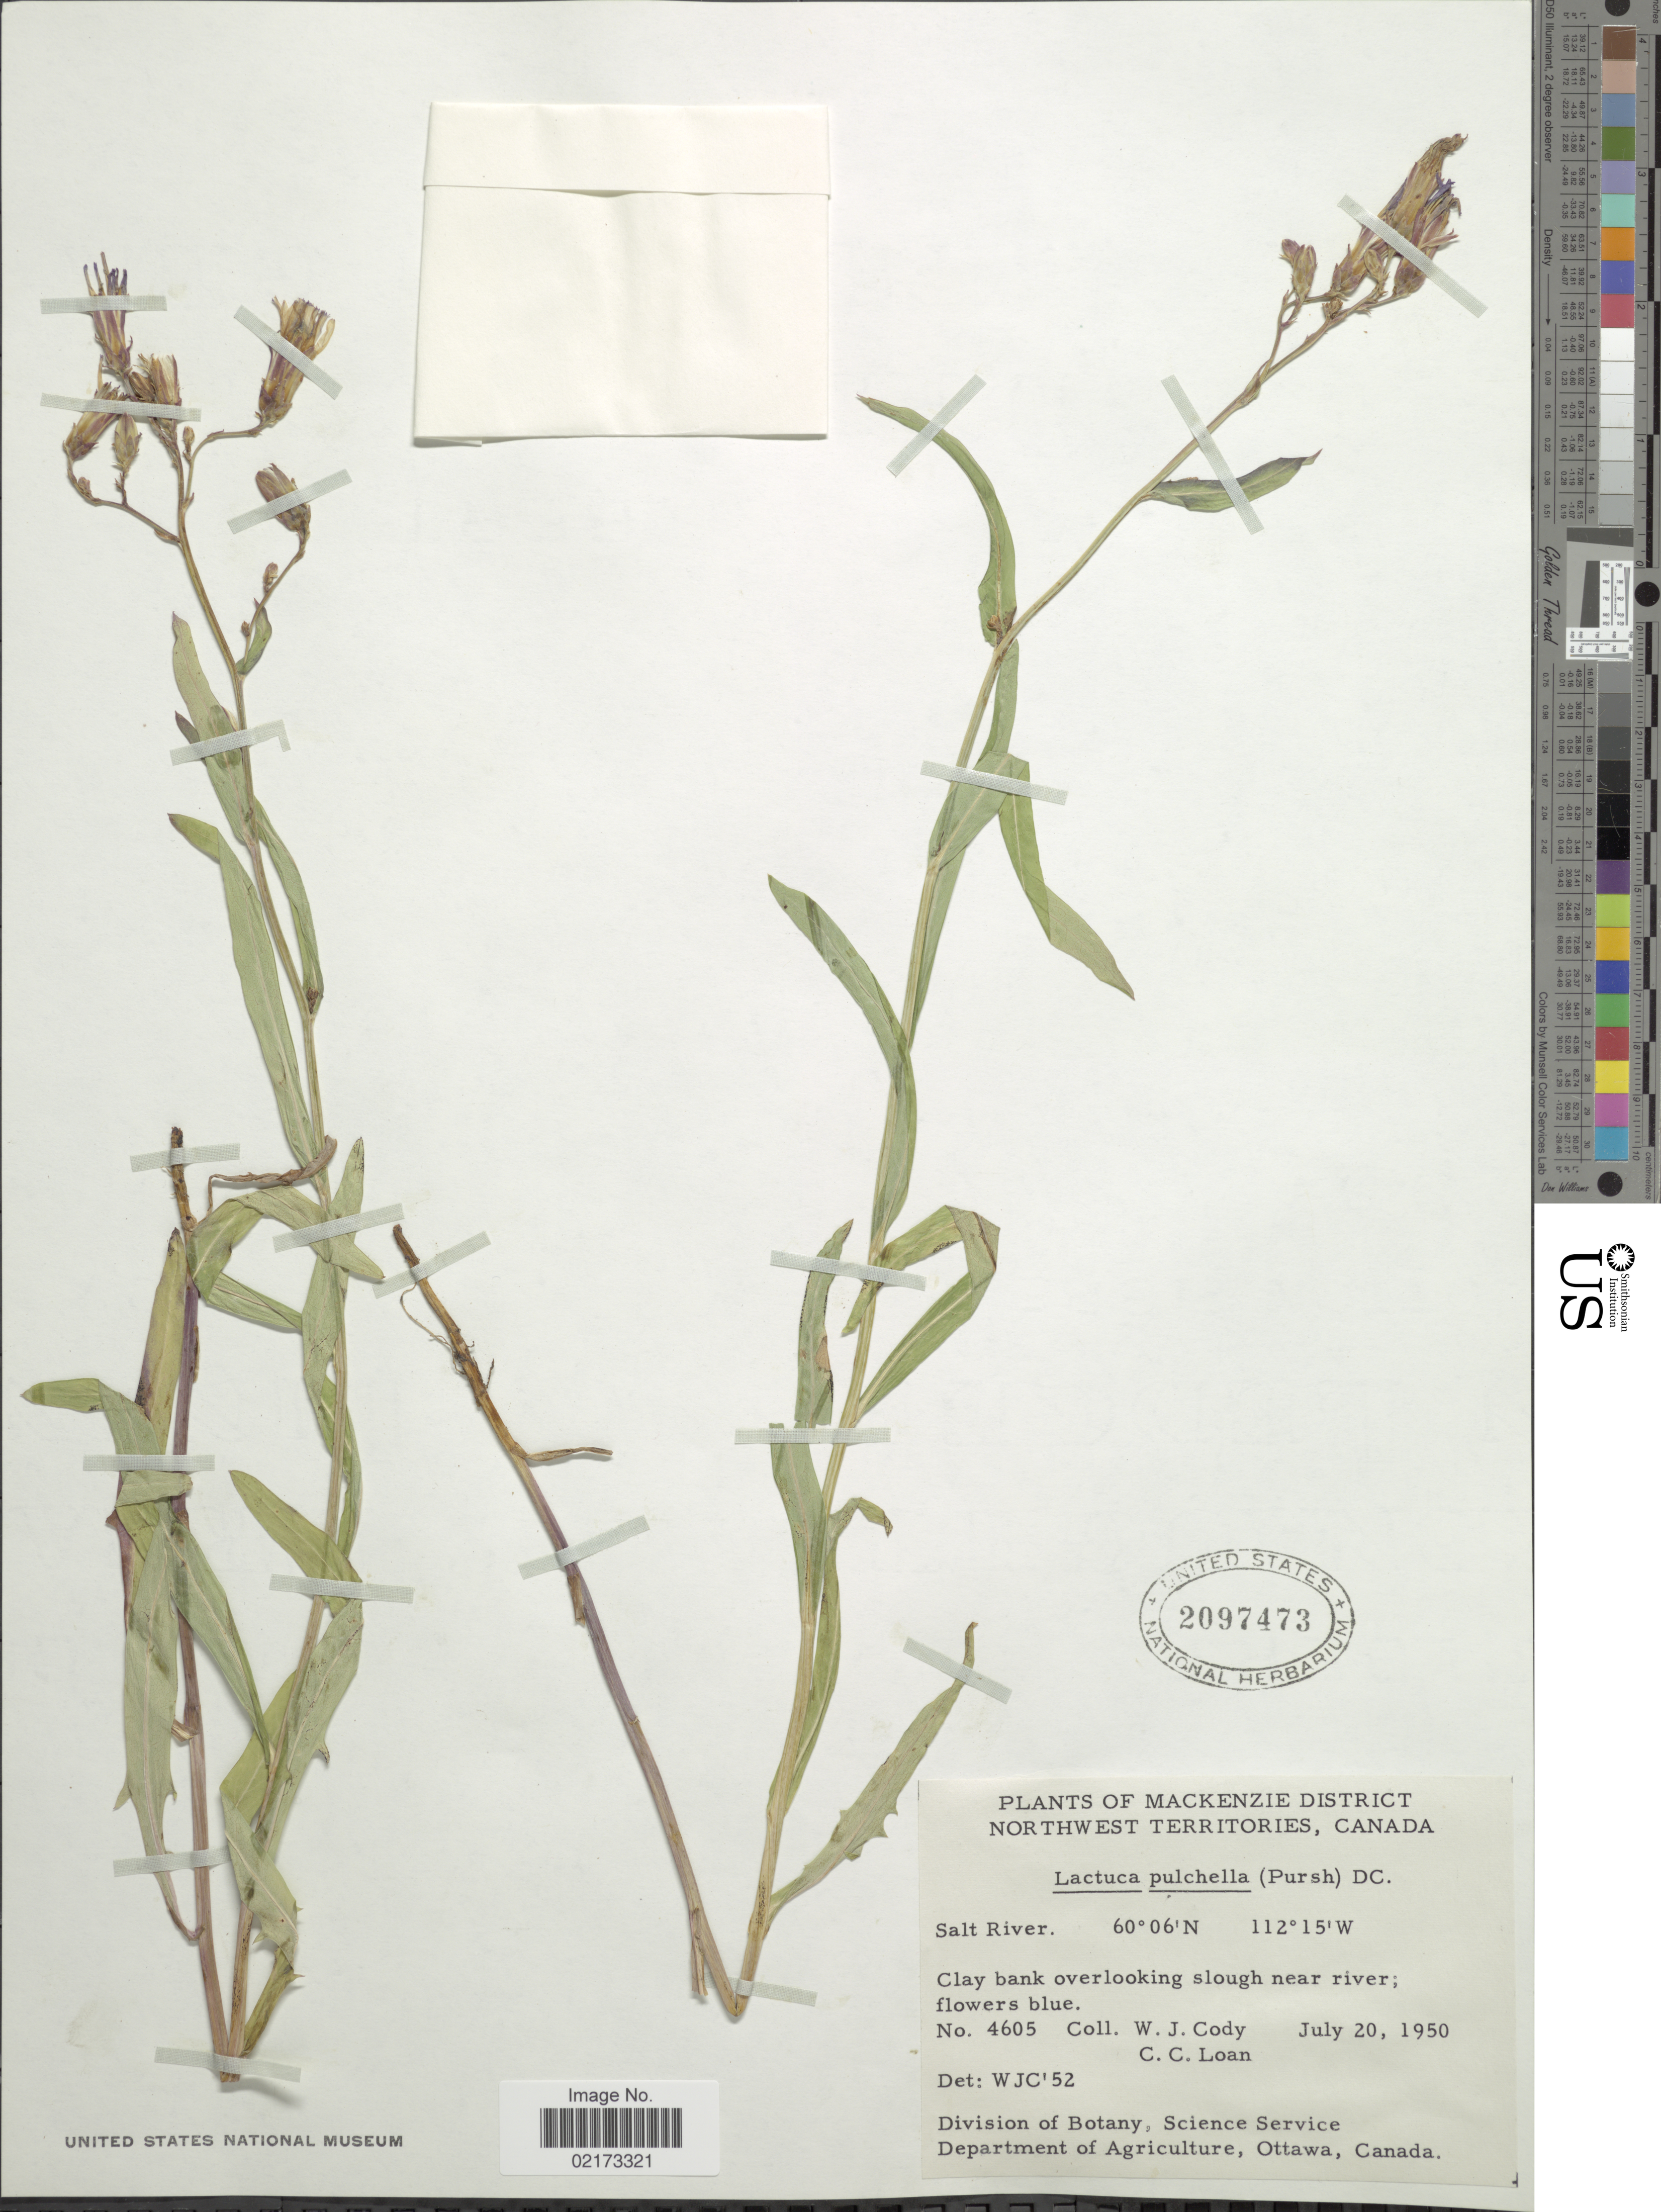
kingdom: Plantae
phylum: Tracheophyta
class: Magnoliopsida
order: Asterales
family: Asteraceae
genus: Lactuca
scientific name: Lactuca tatarica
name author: (L.) C.A. Mey.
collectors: W. Cody & C. Loan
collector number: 4605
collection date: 1950-07-20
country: Canada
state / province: Northwest Territories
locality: Mackenzie District, Salt River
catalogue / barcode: US 2097473